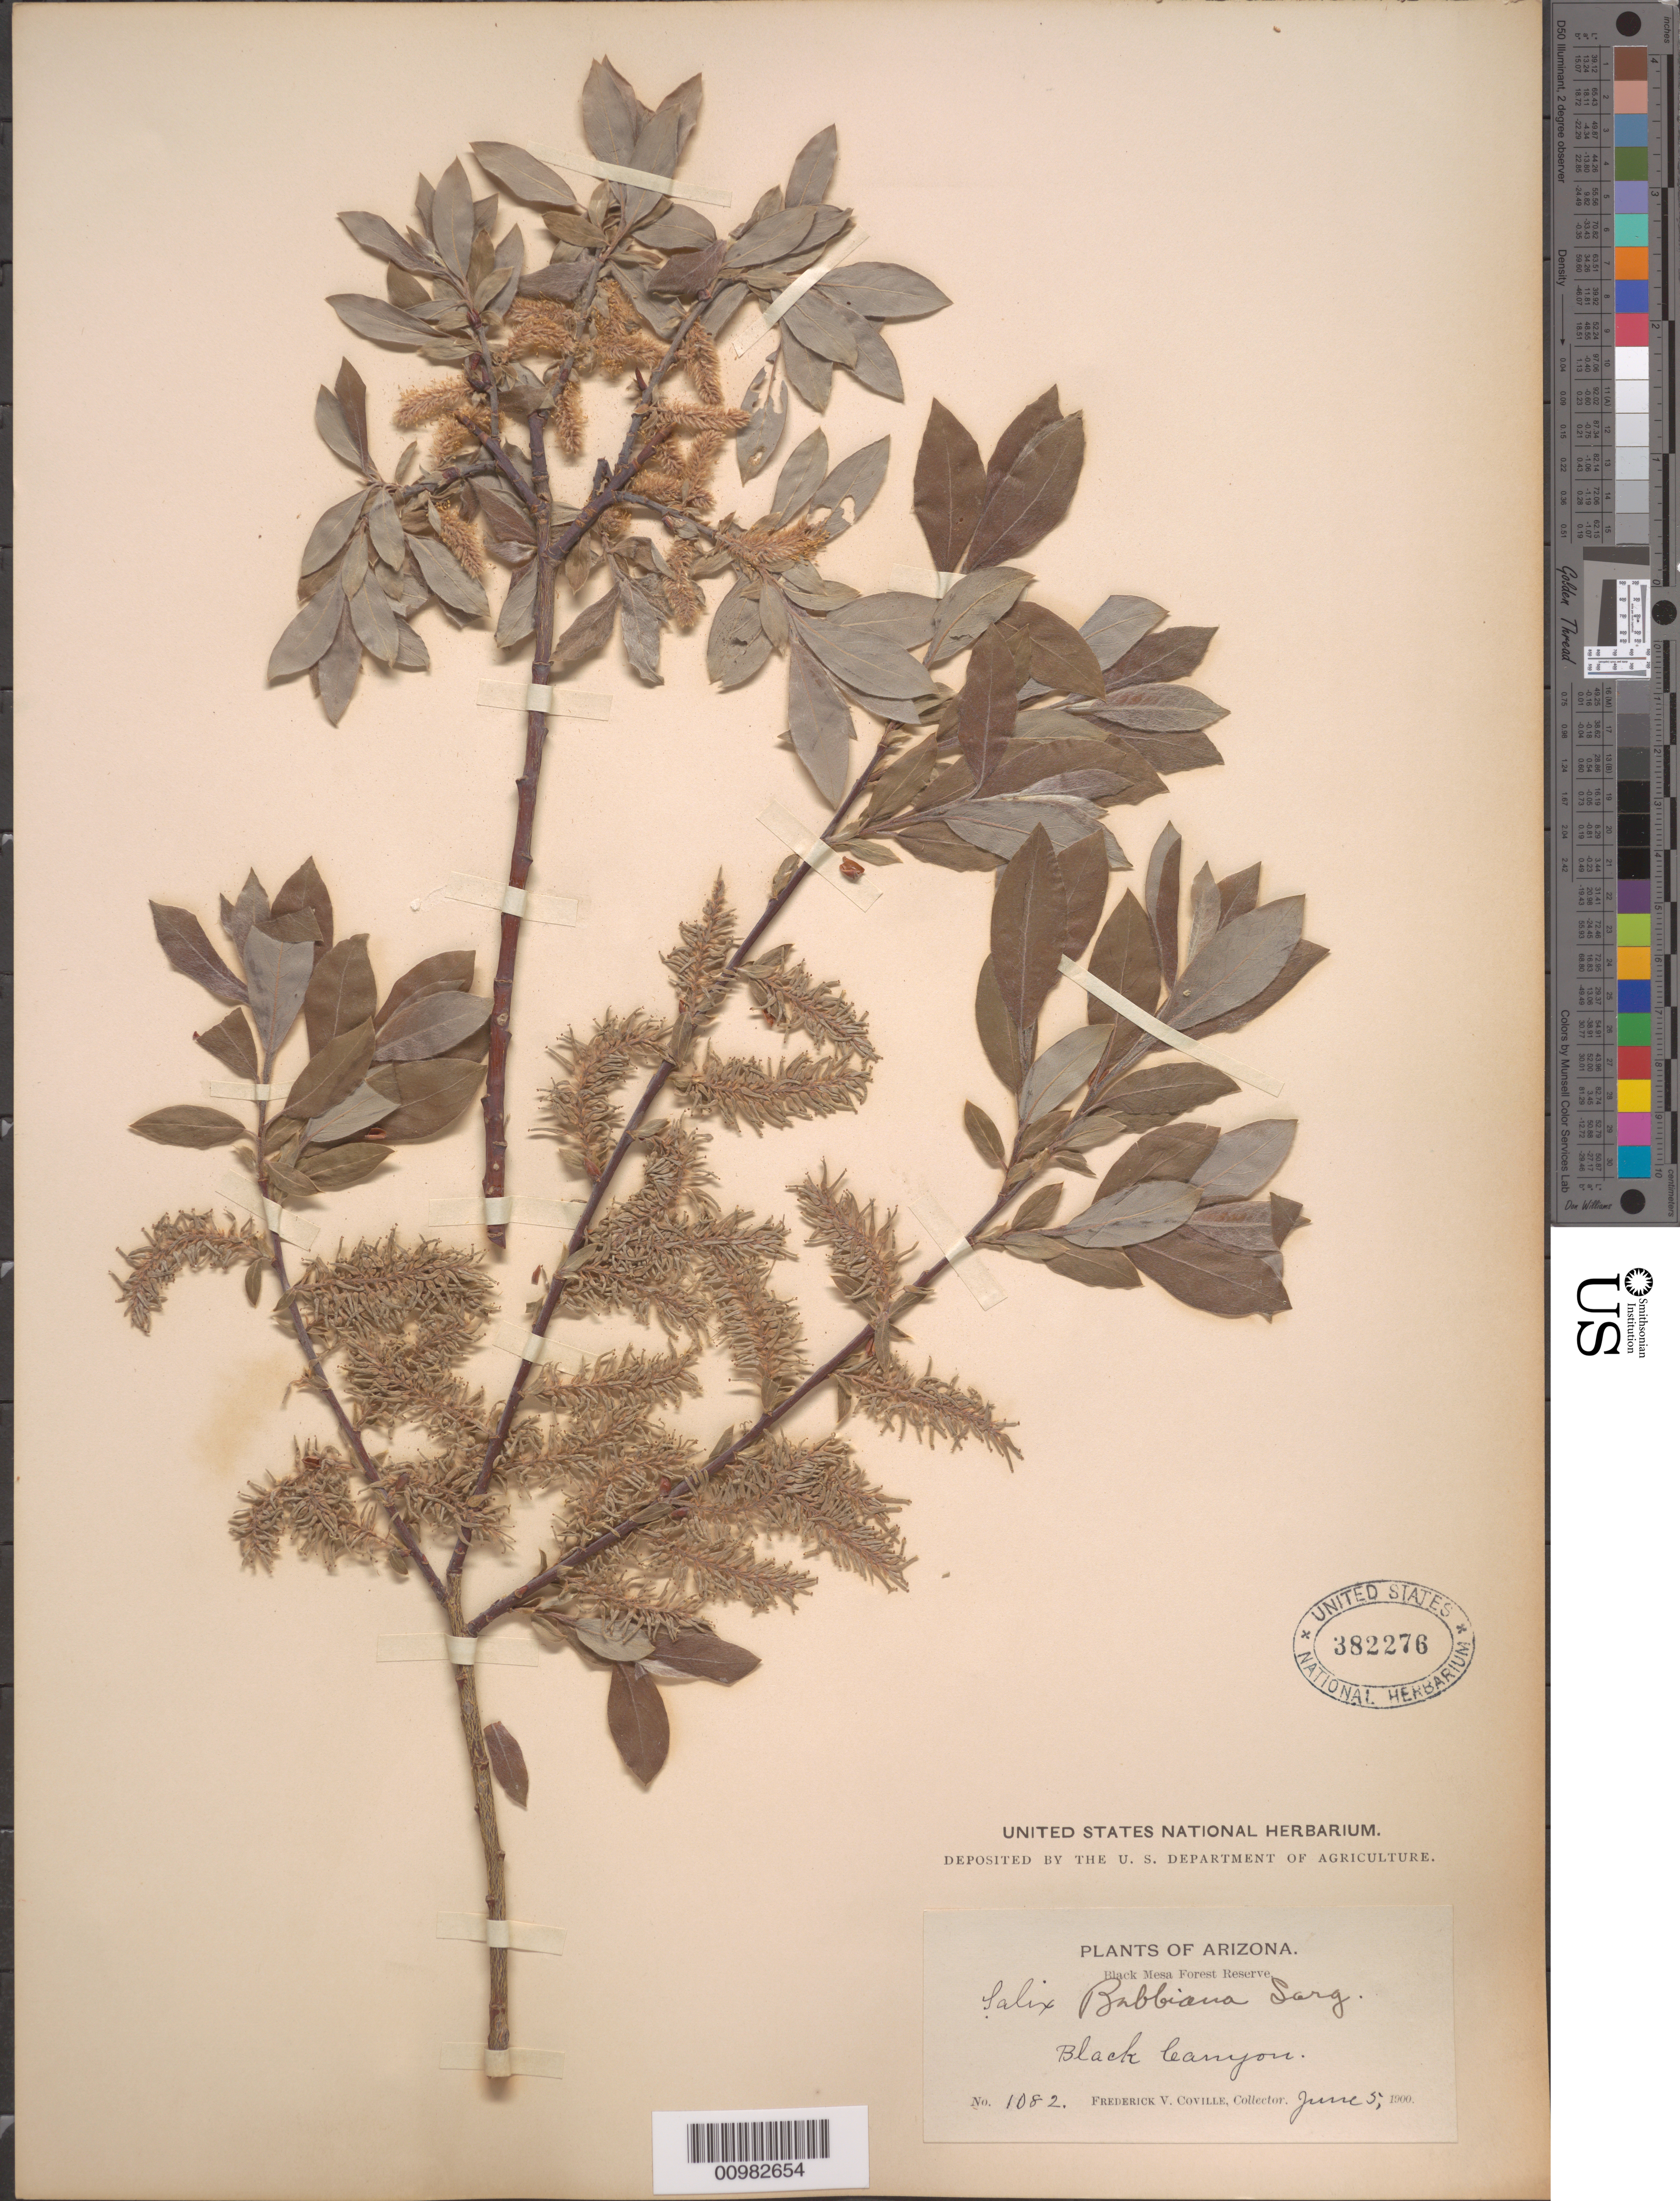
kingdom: Plantae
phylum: Tracheophyta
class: Magnoliopsida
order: Malpighiales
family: Salicaceae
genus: Salix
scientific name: Salix bebbiana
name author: Sarg.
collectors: F. V. Coville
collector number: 1082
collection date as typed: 05 Jun 1900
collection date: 1900-06-05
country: United States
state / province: Arizona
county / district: Yavapai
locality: Black Canyon.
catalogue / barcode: US 382276